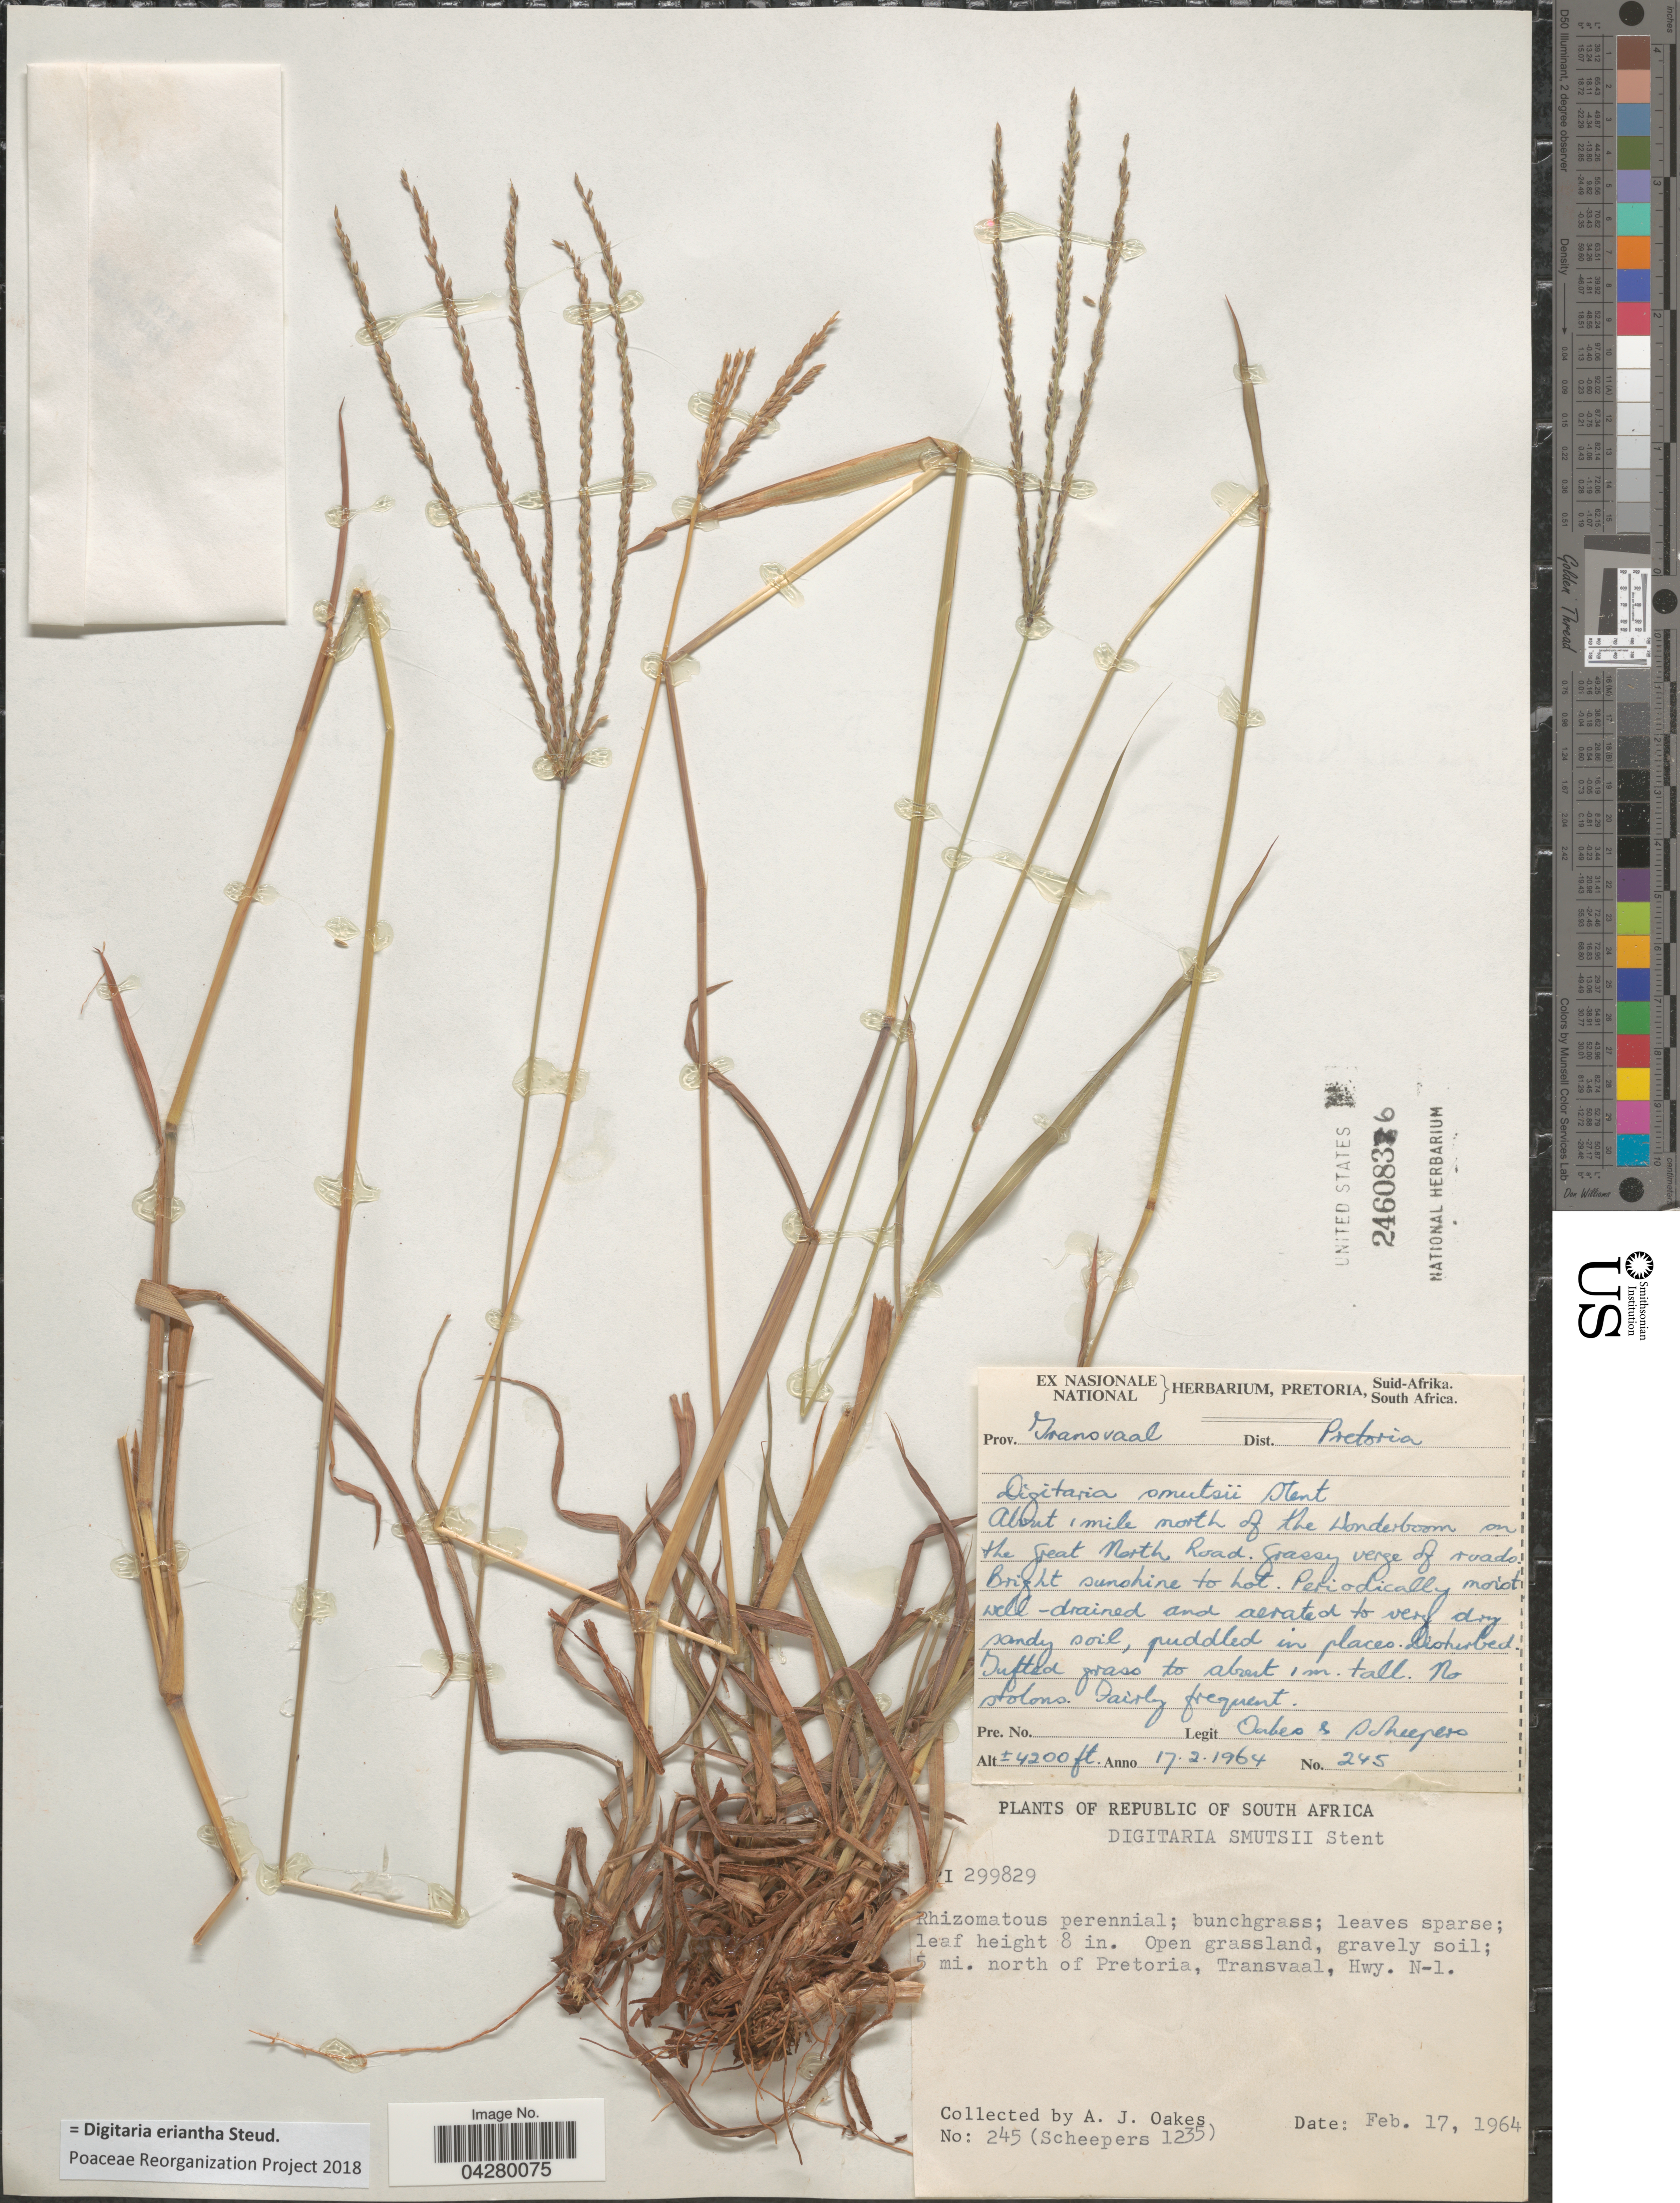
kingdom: Plantae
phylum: Tracheophyta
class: Liliopsida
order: Poales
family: Poaceae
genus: Digitaria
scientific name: Digitaria eriantha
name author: Steud.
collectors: A. Oakes & J. Scheepers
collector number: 245/1235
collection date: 1964-02-17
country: South Africa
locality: Prov. Transvaal. Dist. Pretoria. About 1 mile north of the Wonderboom on the Great North Road. 5 mi. north of Pretoria, Transvaal, Hwy. N-1.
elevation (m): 1280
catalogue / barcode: US 2460836